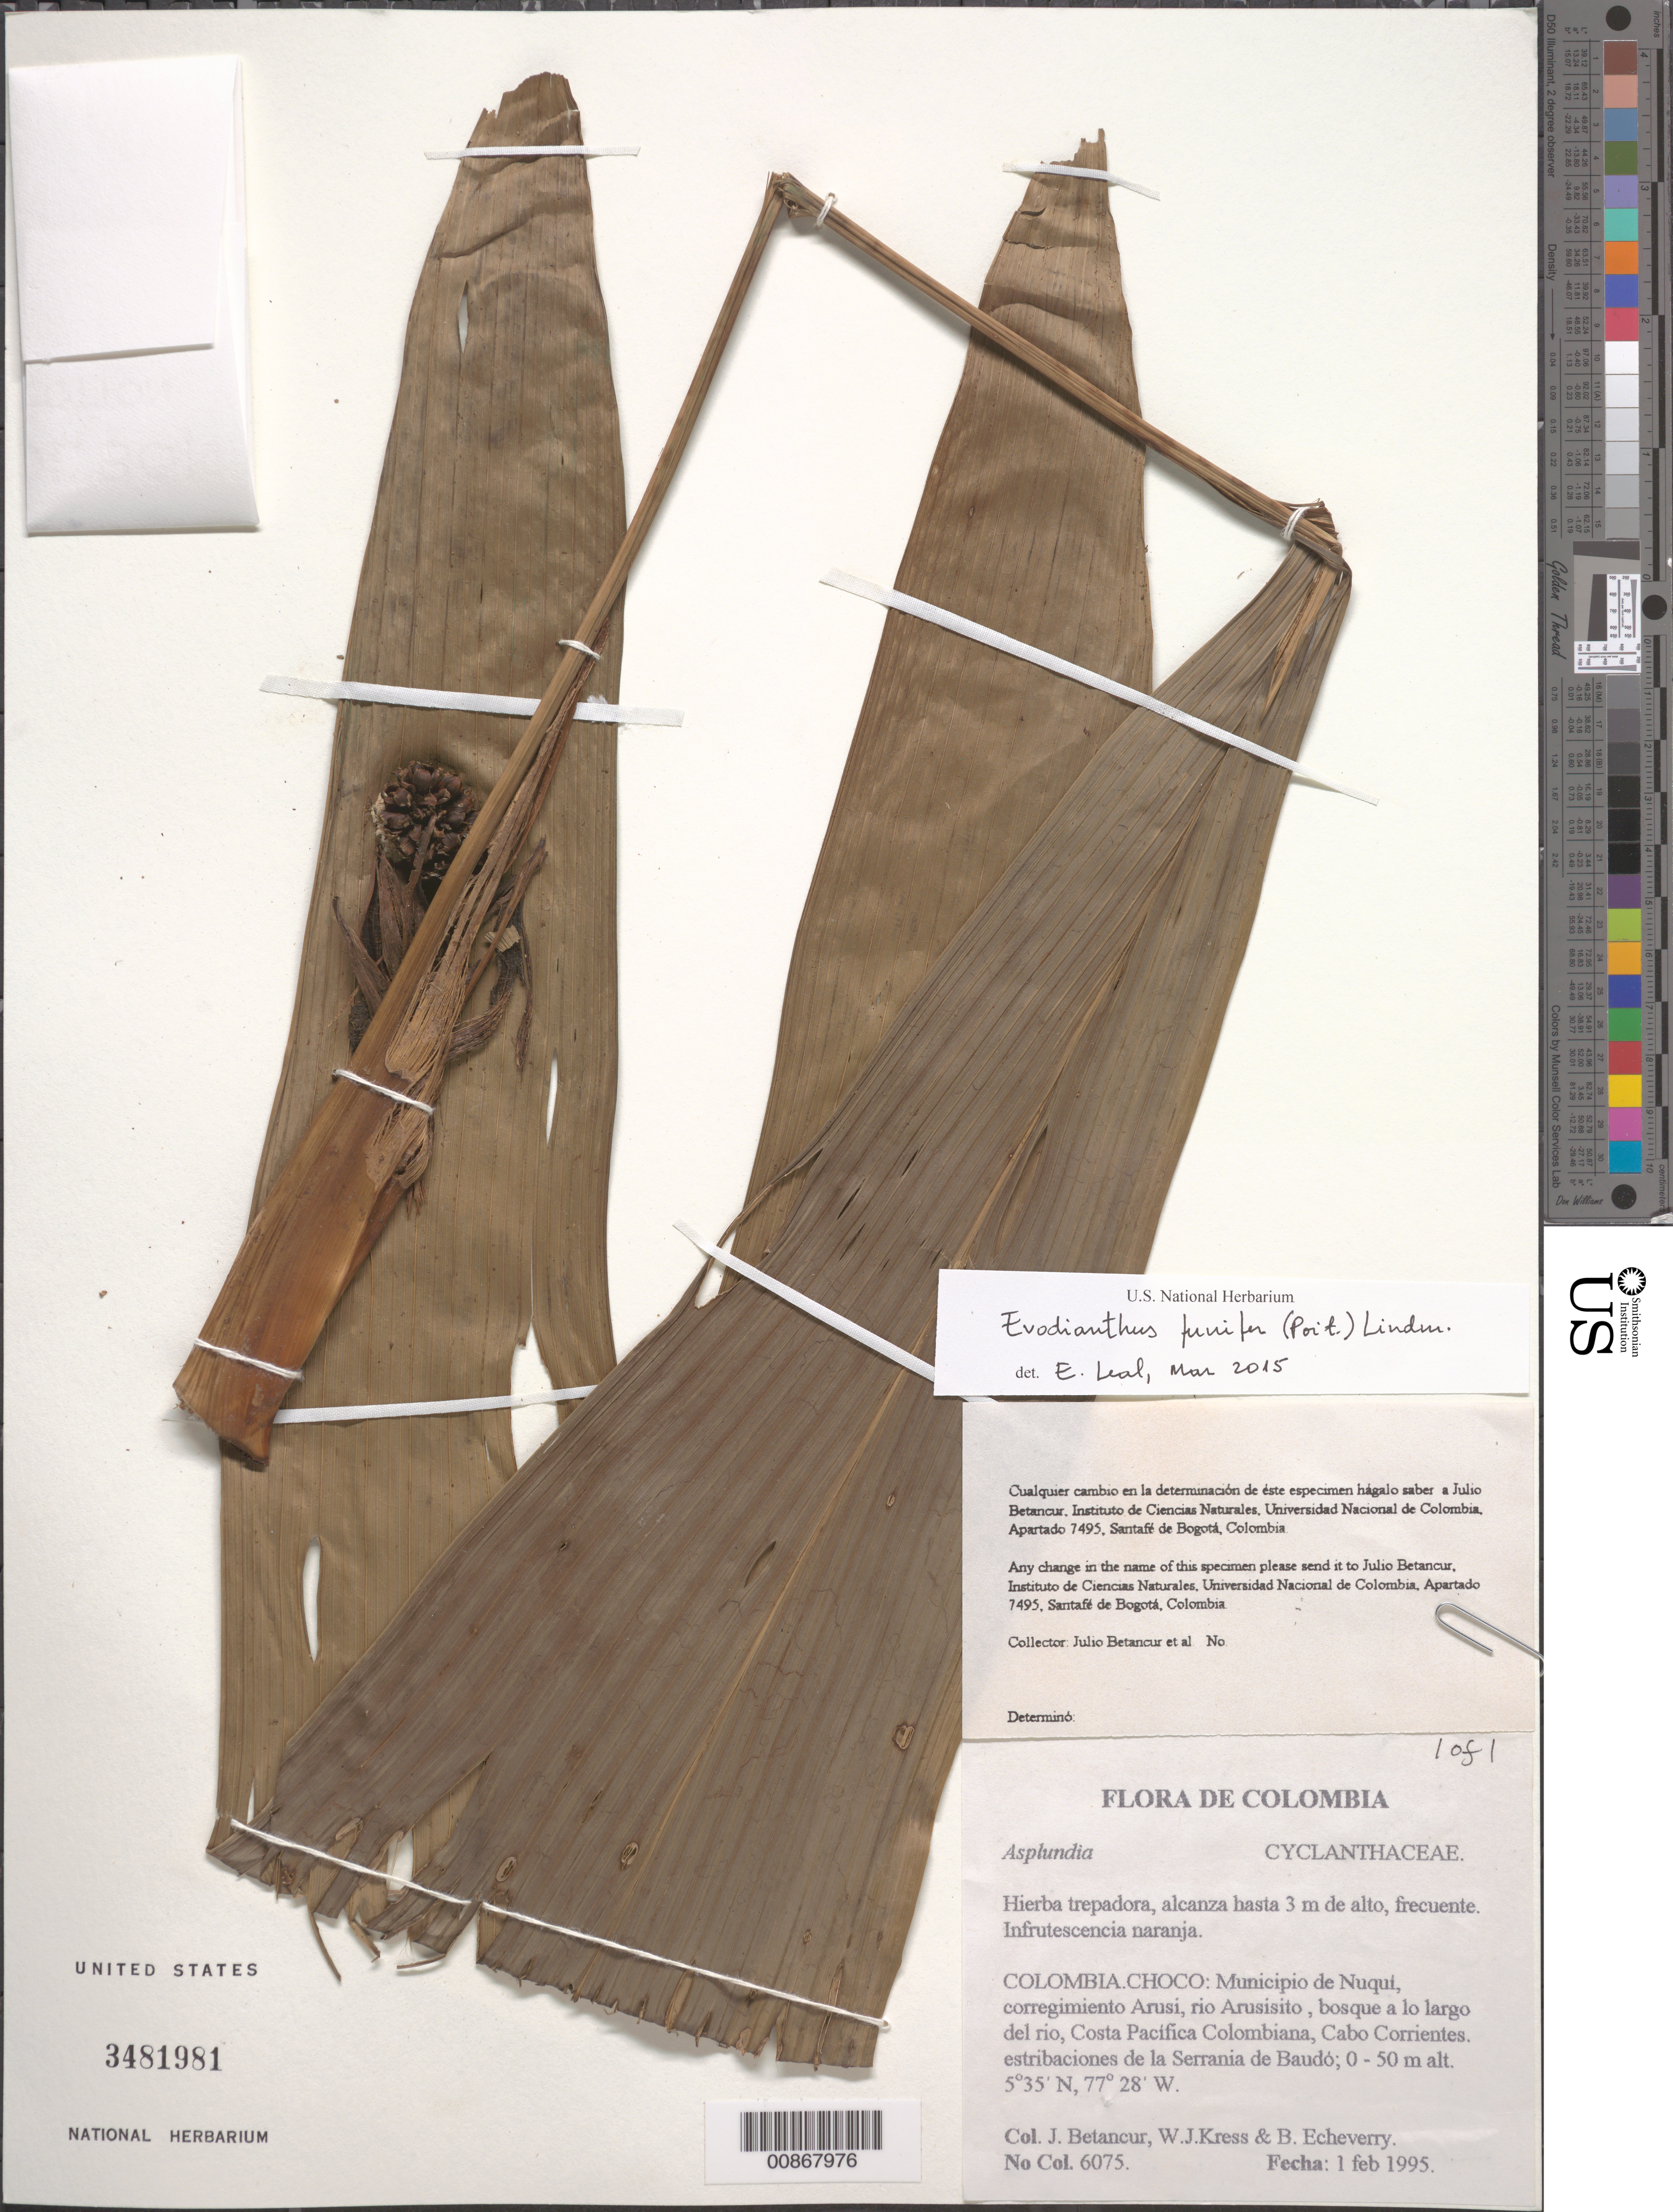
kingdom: Plantae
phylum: Tracheophyta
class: Liliopsida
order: Pandanales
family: Cyclanthaceae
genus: Asplundia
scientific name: Asplundia sp.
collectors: J. C. Betancur, W. J. Kress & B. Echeverry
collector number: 6075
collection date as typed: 01 Feb 1995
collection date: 1995-02-01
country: Colombia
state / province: Chocó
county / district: Nuqui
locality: Corregimiento Arusi, rio Arusisito, bosque a lo largo del rio, Costa Pacifica Columbiana, Cabo Corrientes estrabaciones de la Serrania de Baudo.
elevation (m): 0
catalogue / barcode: US 3481981